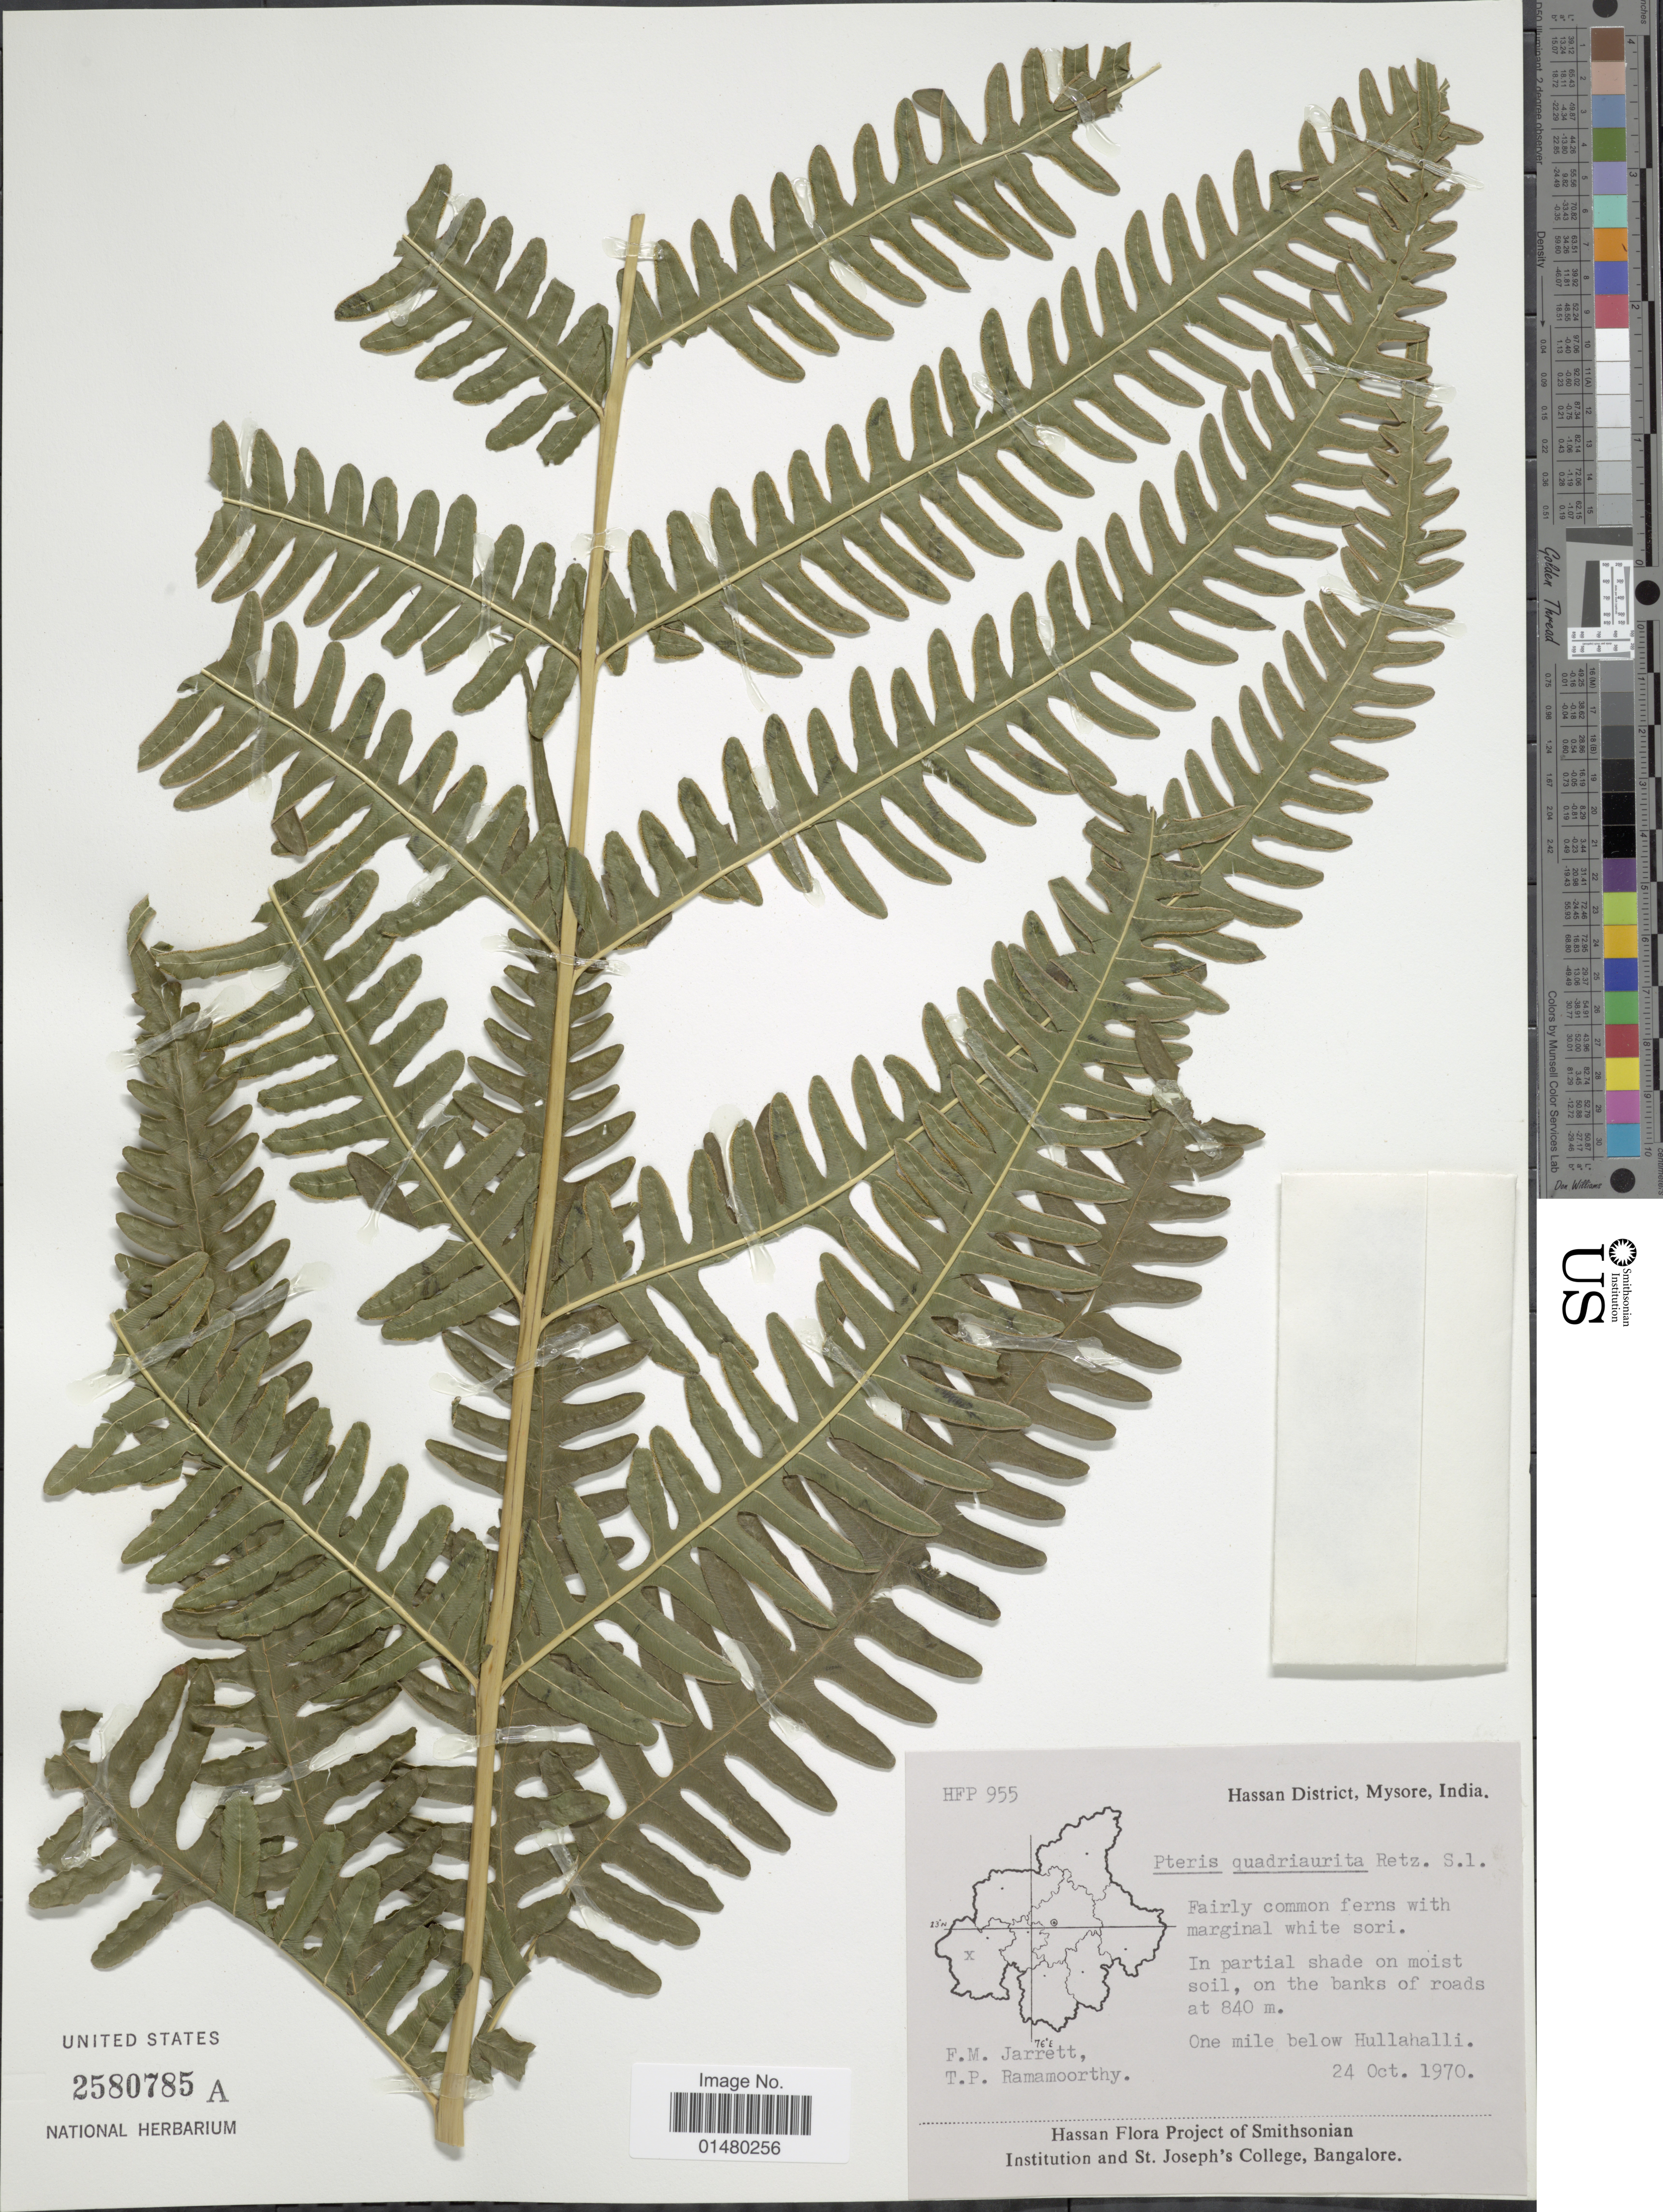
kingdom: Plantae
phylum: Tracheophyta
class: Polypodiopsida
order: Polypodiales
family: Pteridaceae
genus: Pteris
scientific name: Pteris biaurita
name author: L.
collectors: F. M. Jarrett & T. P. Ramamoorthy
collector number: HFP 955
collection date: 1970-10-24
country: India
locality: Hassan District, Mysore, One mile below Hullahalli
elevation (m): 840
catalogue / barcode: US 2580785A